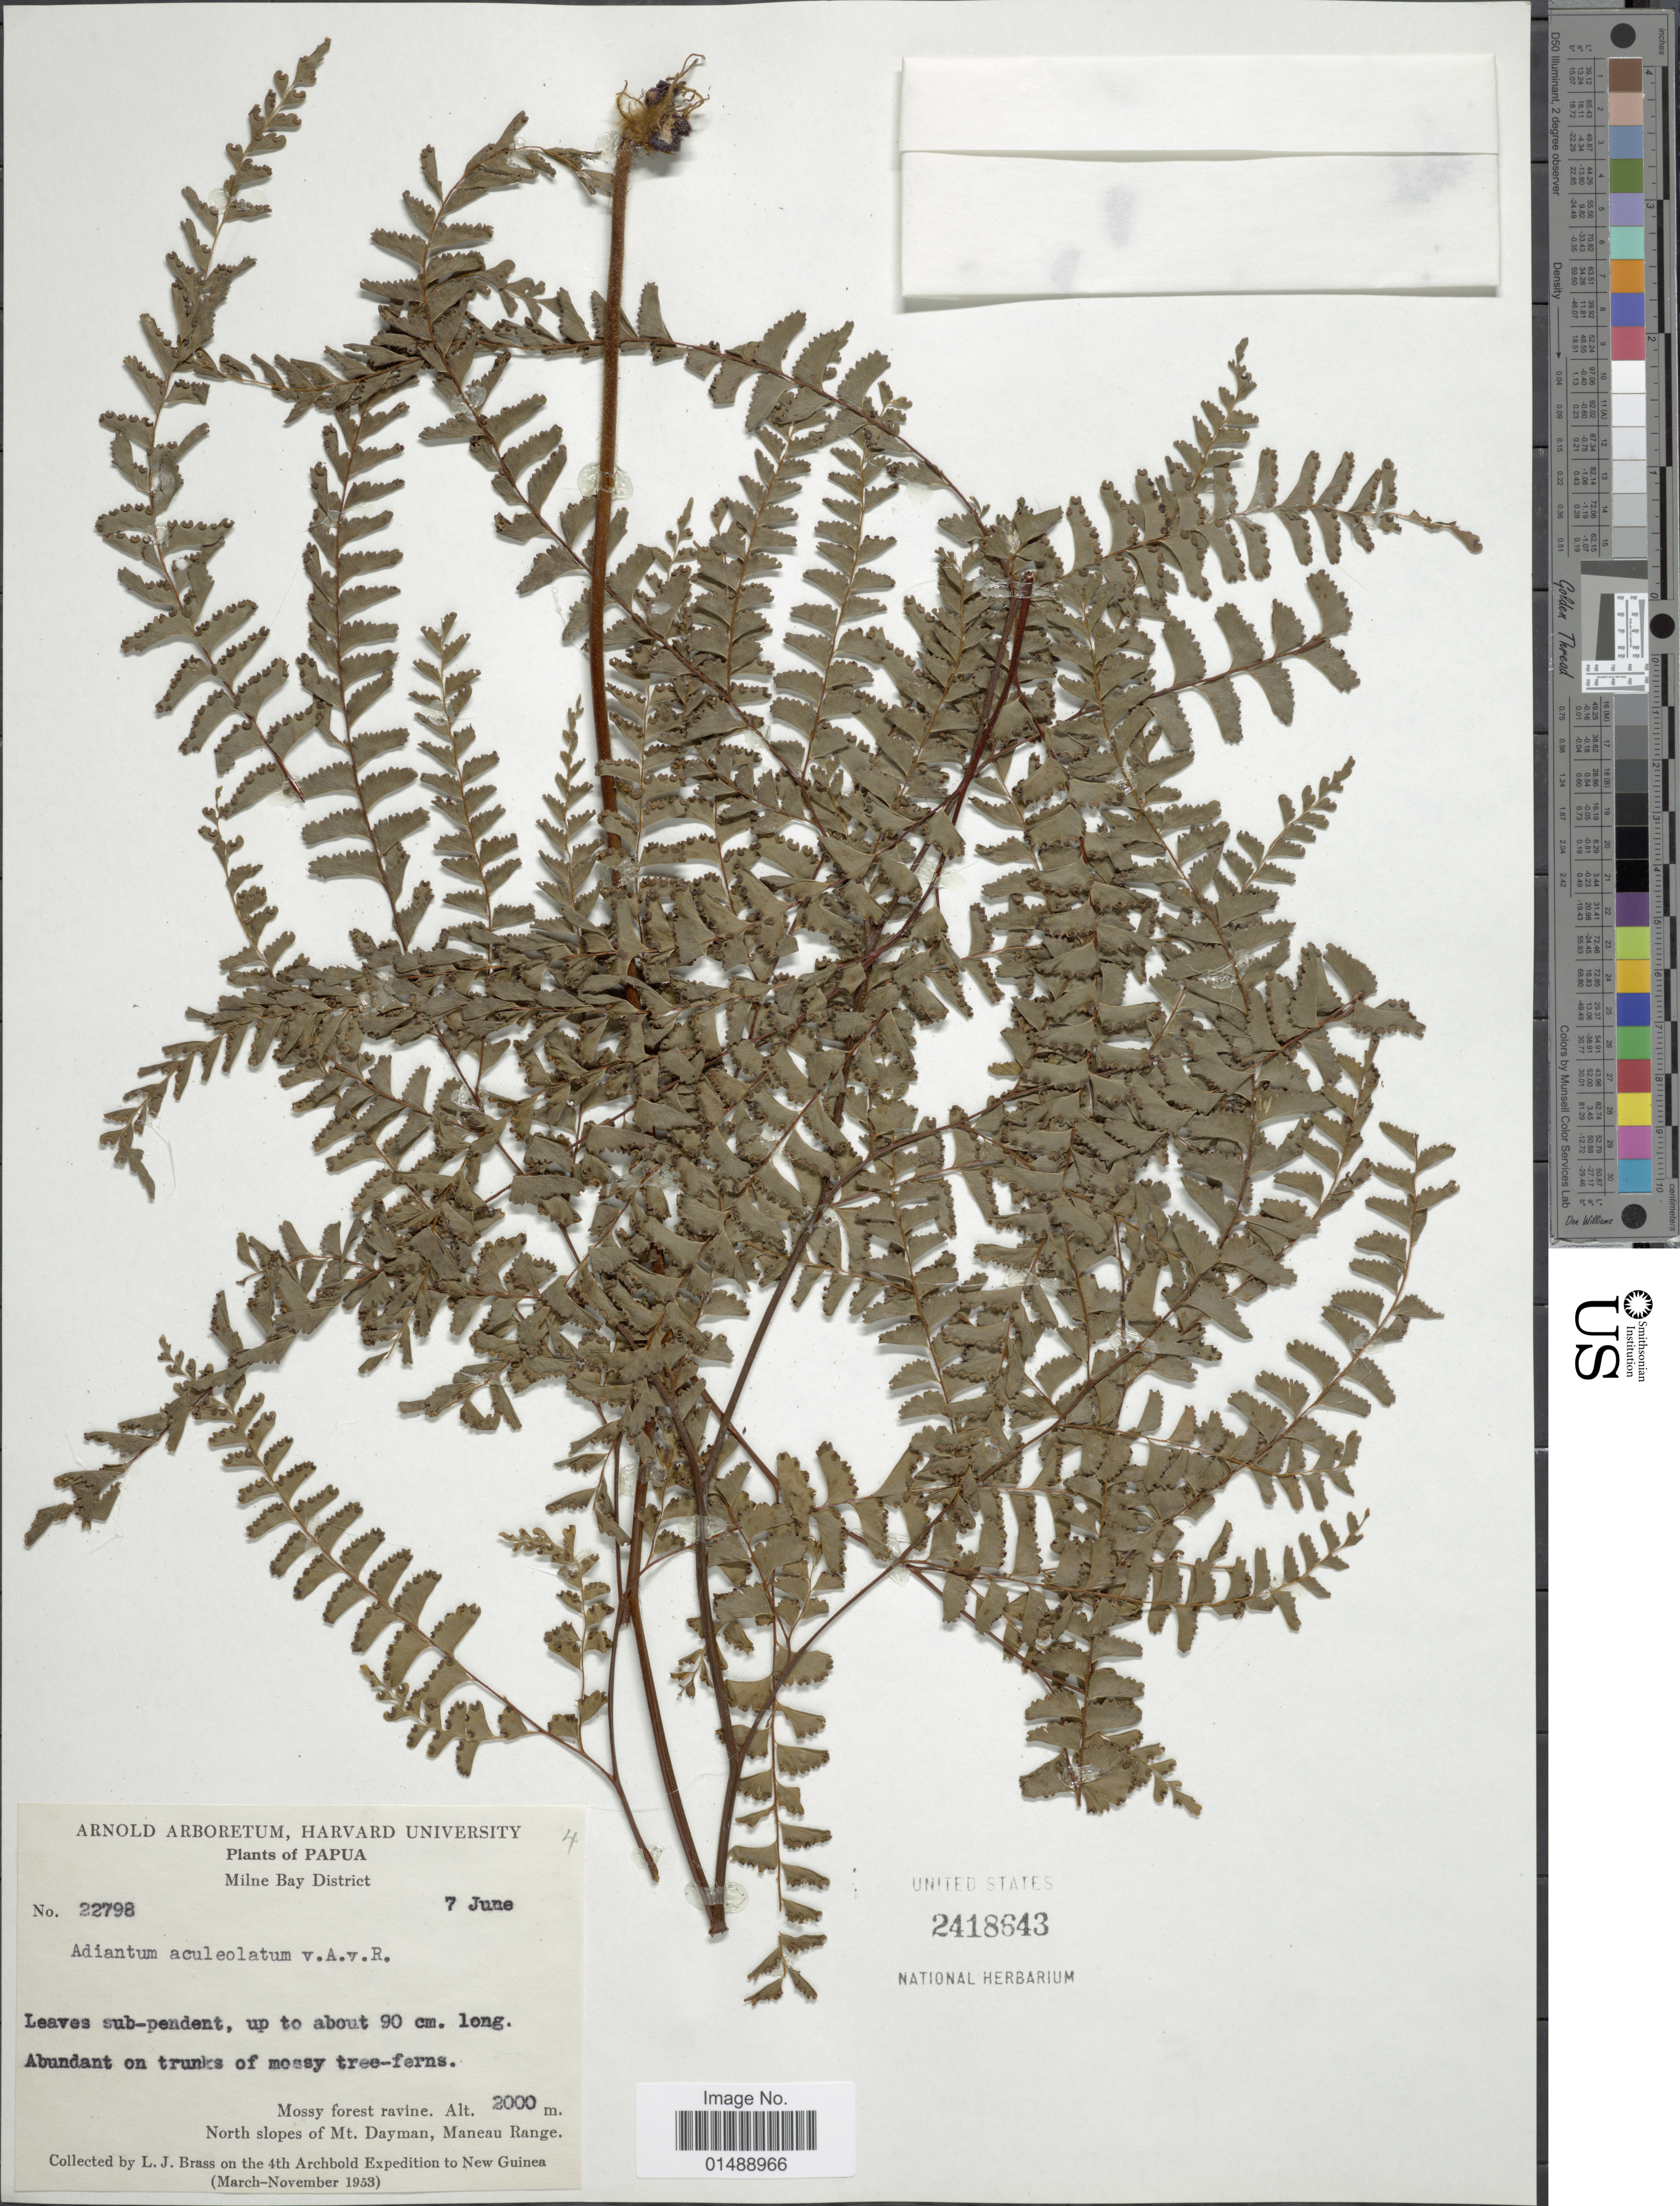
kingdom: Plantae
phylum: Tracheophyta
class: Polypodiopsida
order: Polypodiales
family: Pteridaceae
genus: Adiantum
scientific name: Adiantum aculeatum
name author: L.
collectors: L. J. Brass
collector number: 22798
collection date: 1953-03/1953-11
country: Papua New Guinea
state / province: Milne Bay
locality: Plats of Papua, North slopes of Mt. Dayman, Manueau Range.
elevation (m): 2000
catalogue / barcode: US 2418643